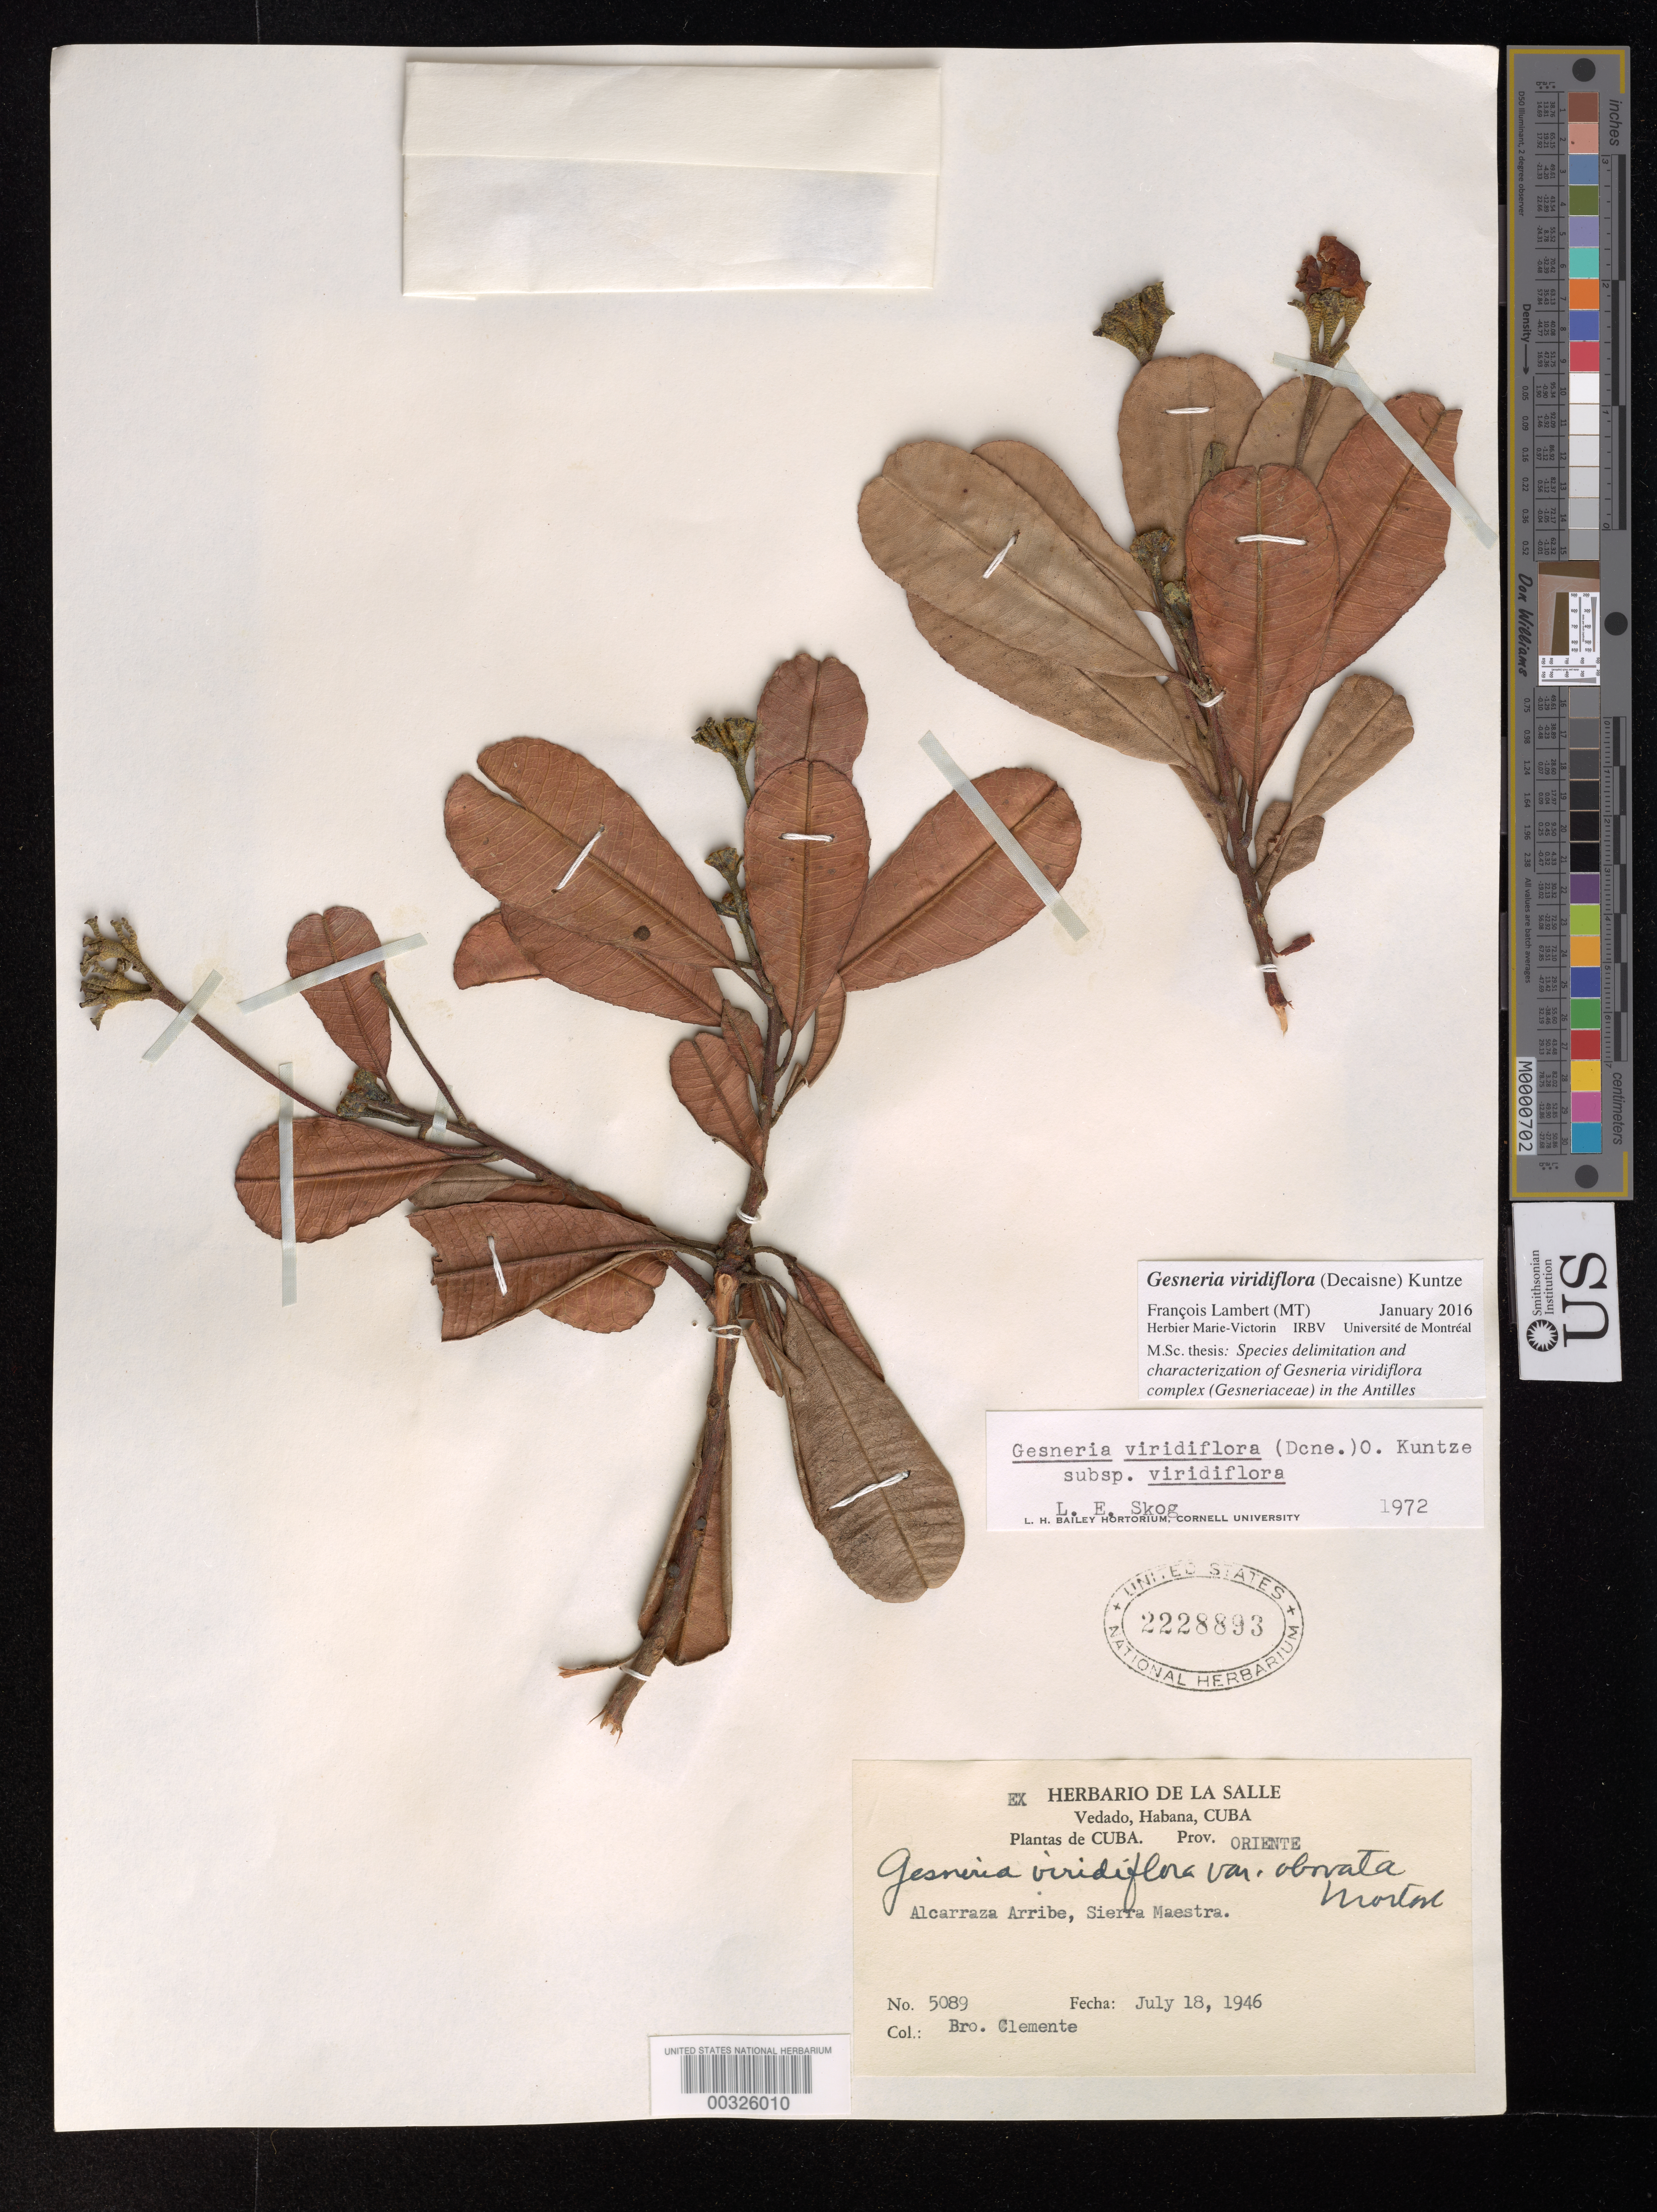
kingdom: Plantae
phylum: Tracheophyta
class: Magnoliopsida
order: Lamiales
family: Gesneriaceae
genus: Gesneria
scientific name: Gesneria viridiflora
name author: (Decne.) Kuntze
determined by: Lambert, Francois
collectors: Bro. Clemente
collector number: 5089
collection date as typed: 18 Jul 1946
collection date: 1946-07-18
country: Cuba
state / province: Oriente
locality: Alcarraza Arribe, Sierra Maestra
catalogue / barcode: US 2228893